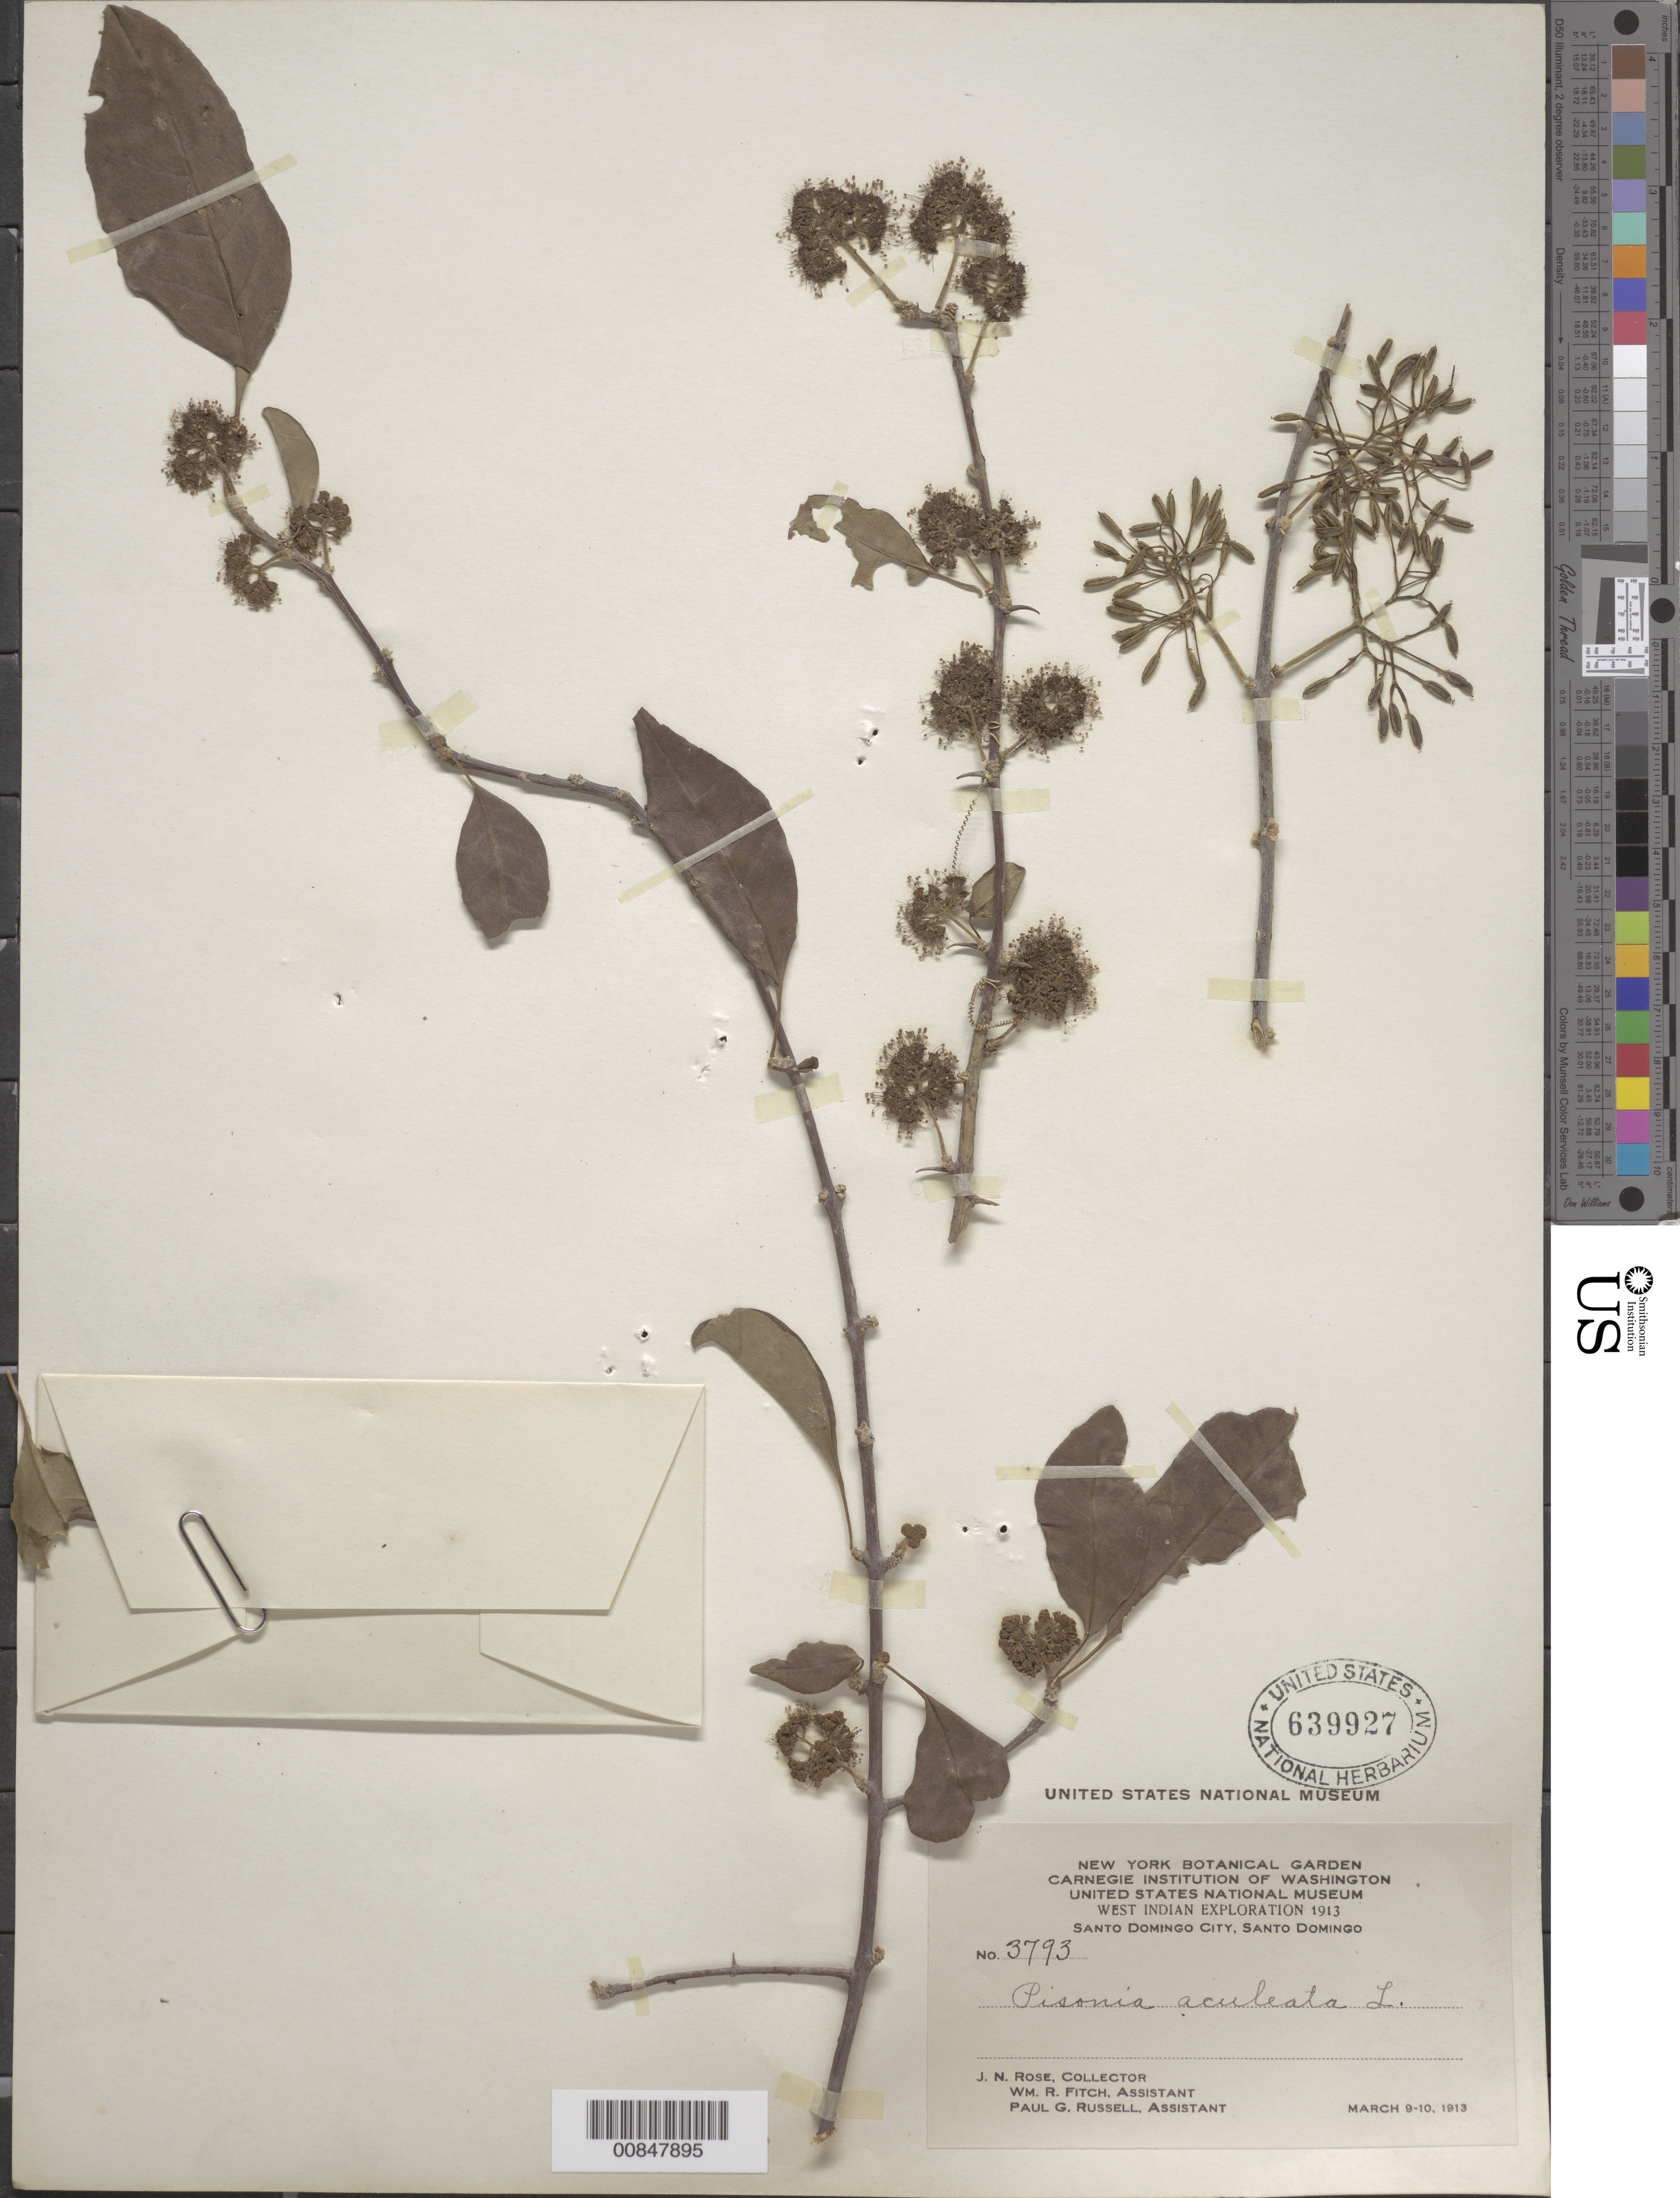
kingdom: Plantae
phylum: Tracheophyta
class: Magnoliopsida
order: Caryophyllales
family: Nyctaginaceae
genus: Pisonia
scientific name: Pisonia aculeata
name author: L.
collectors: J. N. Rose, W. R. Fitch & P. G. Russell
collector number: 3793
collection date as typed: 09 Mar 1913 to 10 Mar 1913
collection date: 1913-03-09/1913-03-10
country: Dominican Republic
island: Hispaniola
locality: Santo Domingo City, Santo Domingo.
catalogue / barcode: US 639927